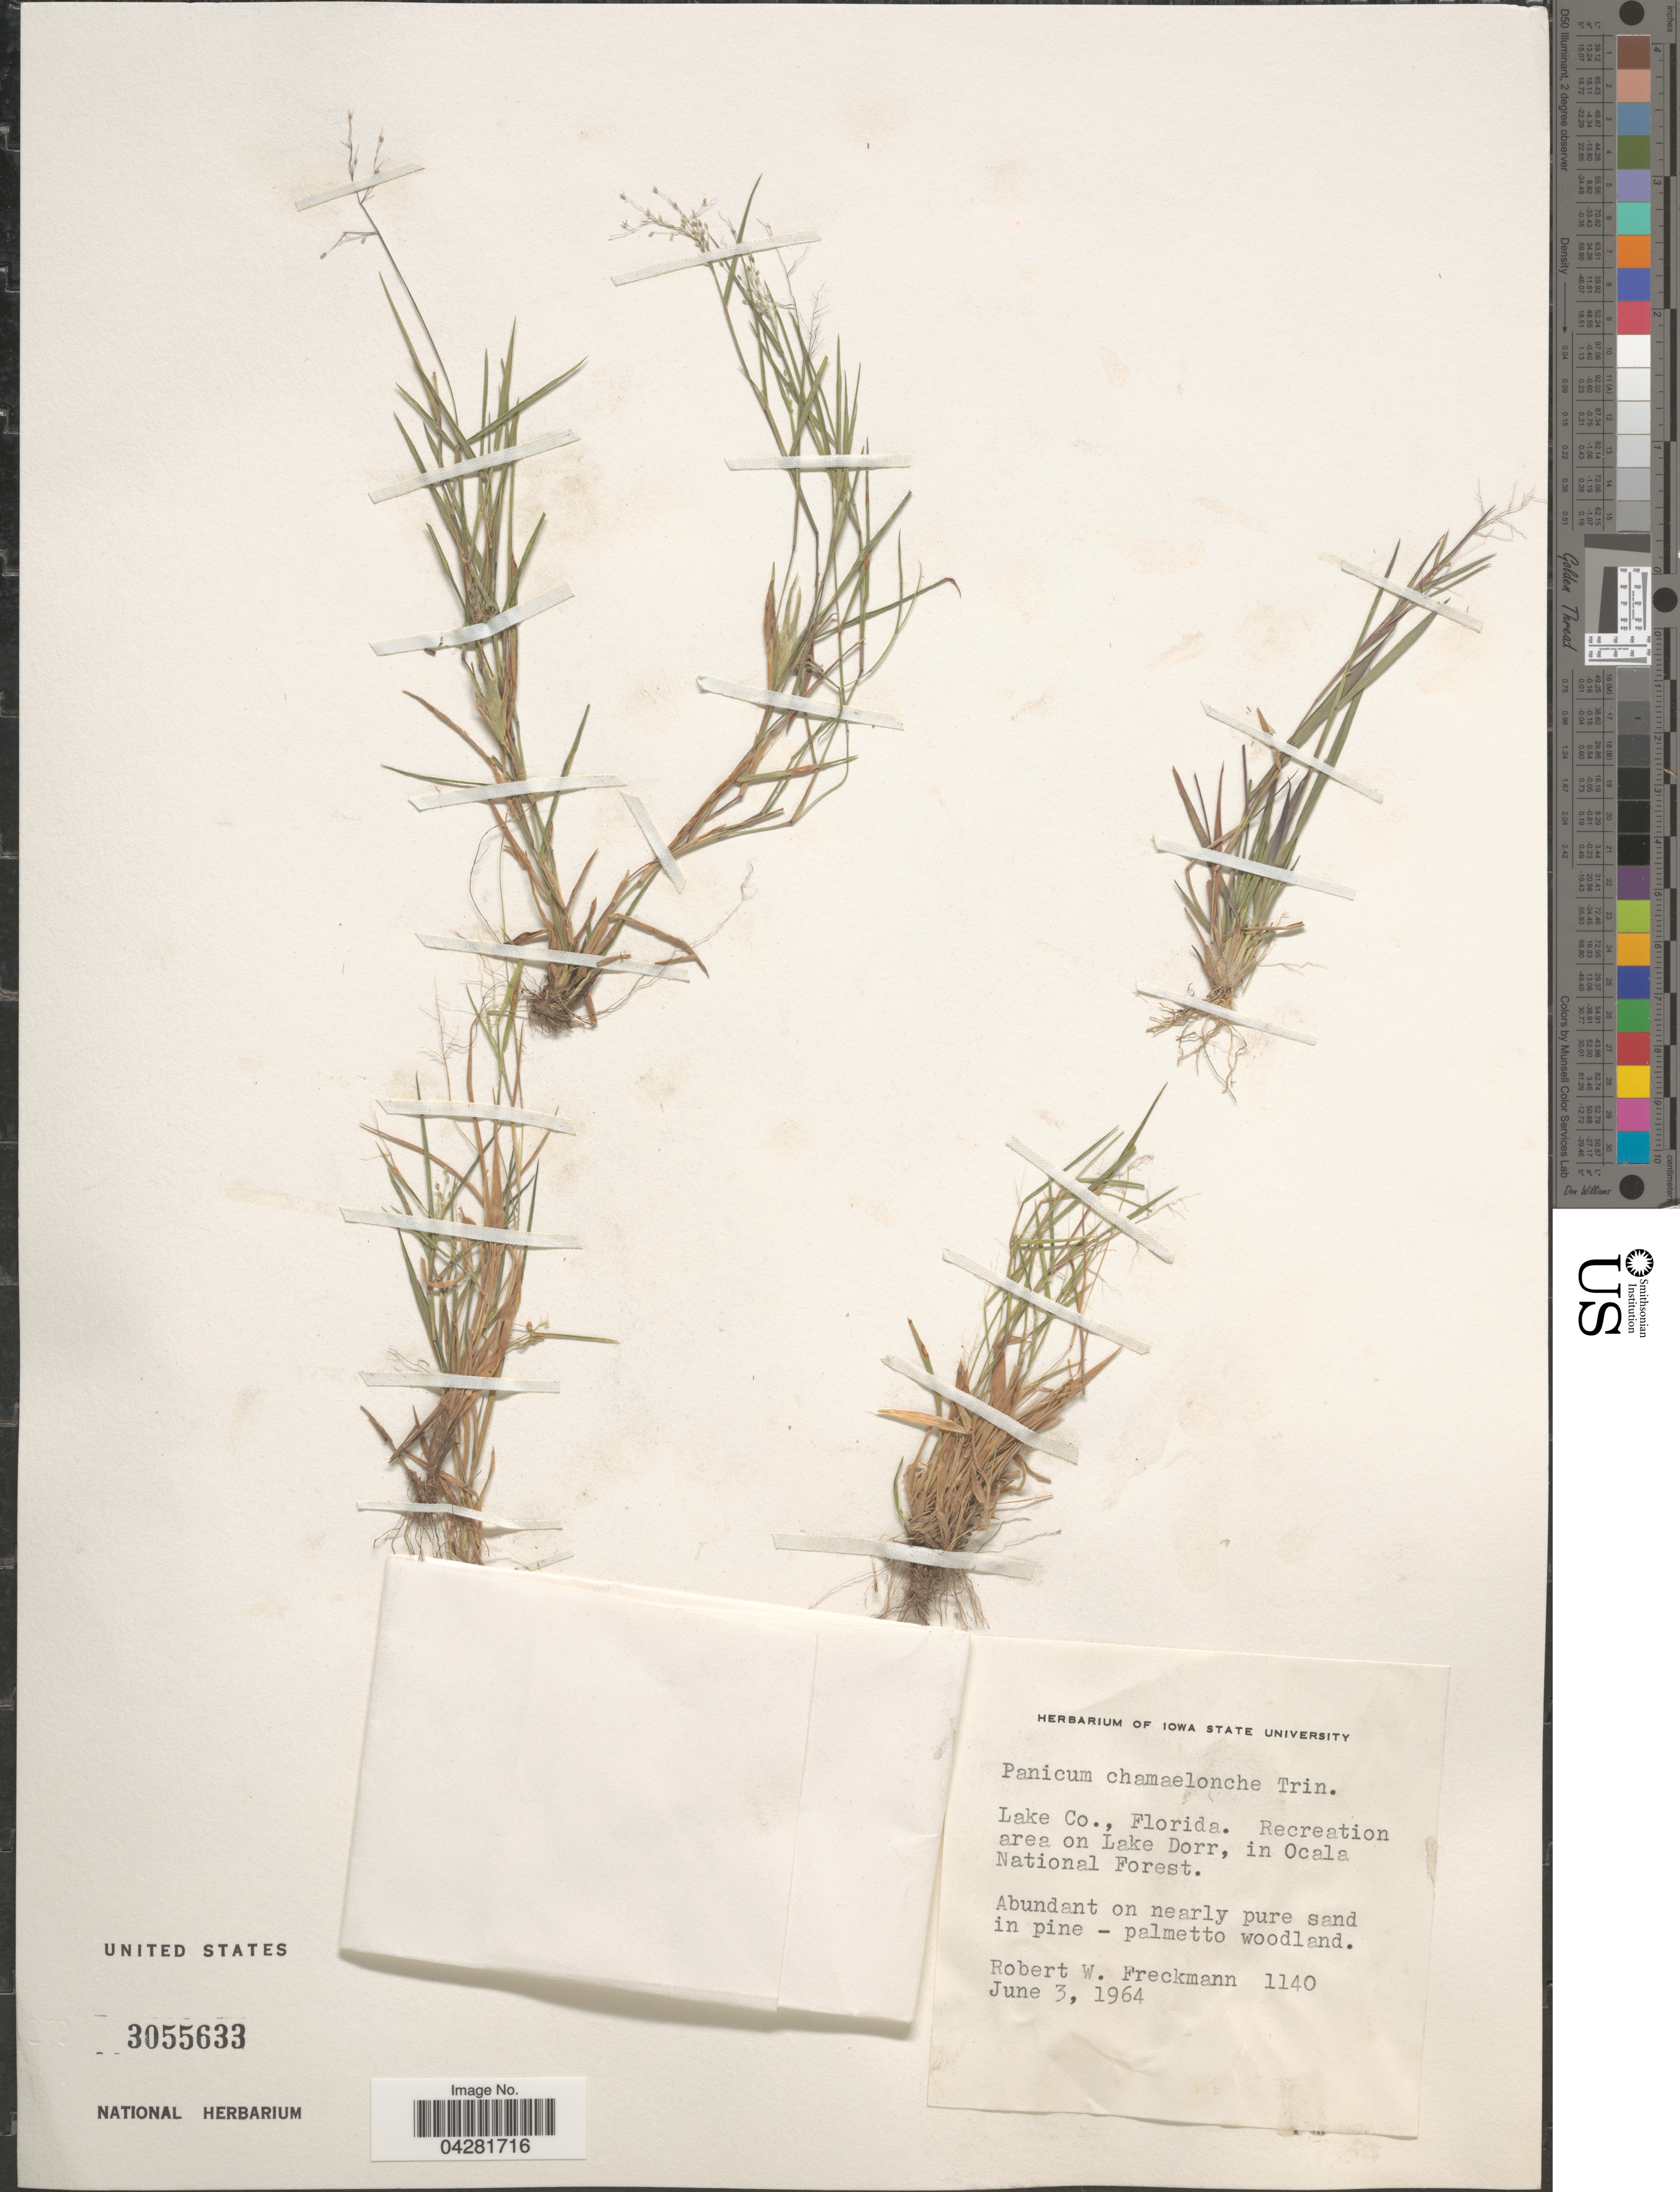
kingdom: Plantae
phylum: Tracheophyta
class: Liliopsida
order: Poales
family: Poaceae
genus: Dichanthelium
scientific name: Dichanthelium ensifolium var. ensifolium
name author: (Baldwin ex Elliot) Gould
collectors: R. Freckmann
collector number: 1140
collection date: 1964-06-03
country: United States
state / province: Florida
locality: Lake Co. Recreation area on Lake Dorr, in Ocala National Forest.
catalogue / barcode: US 3055633